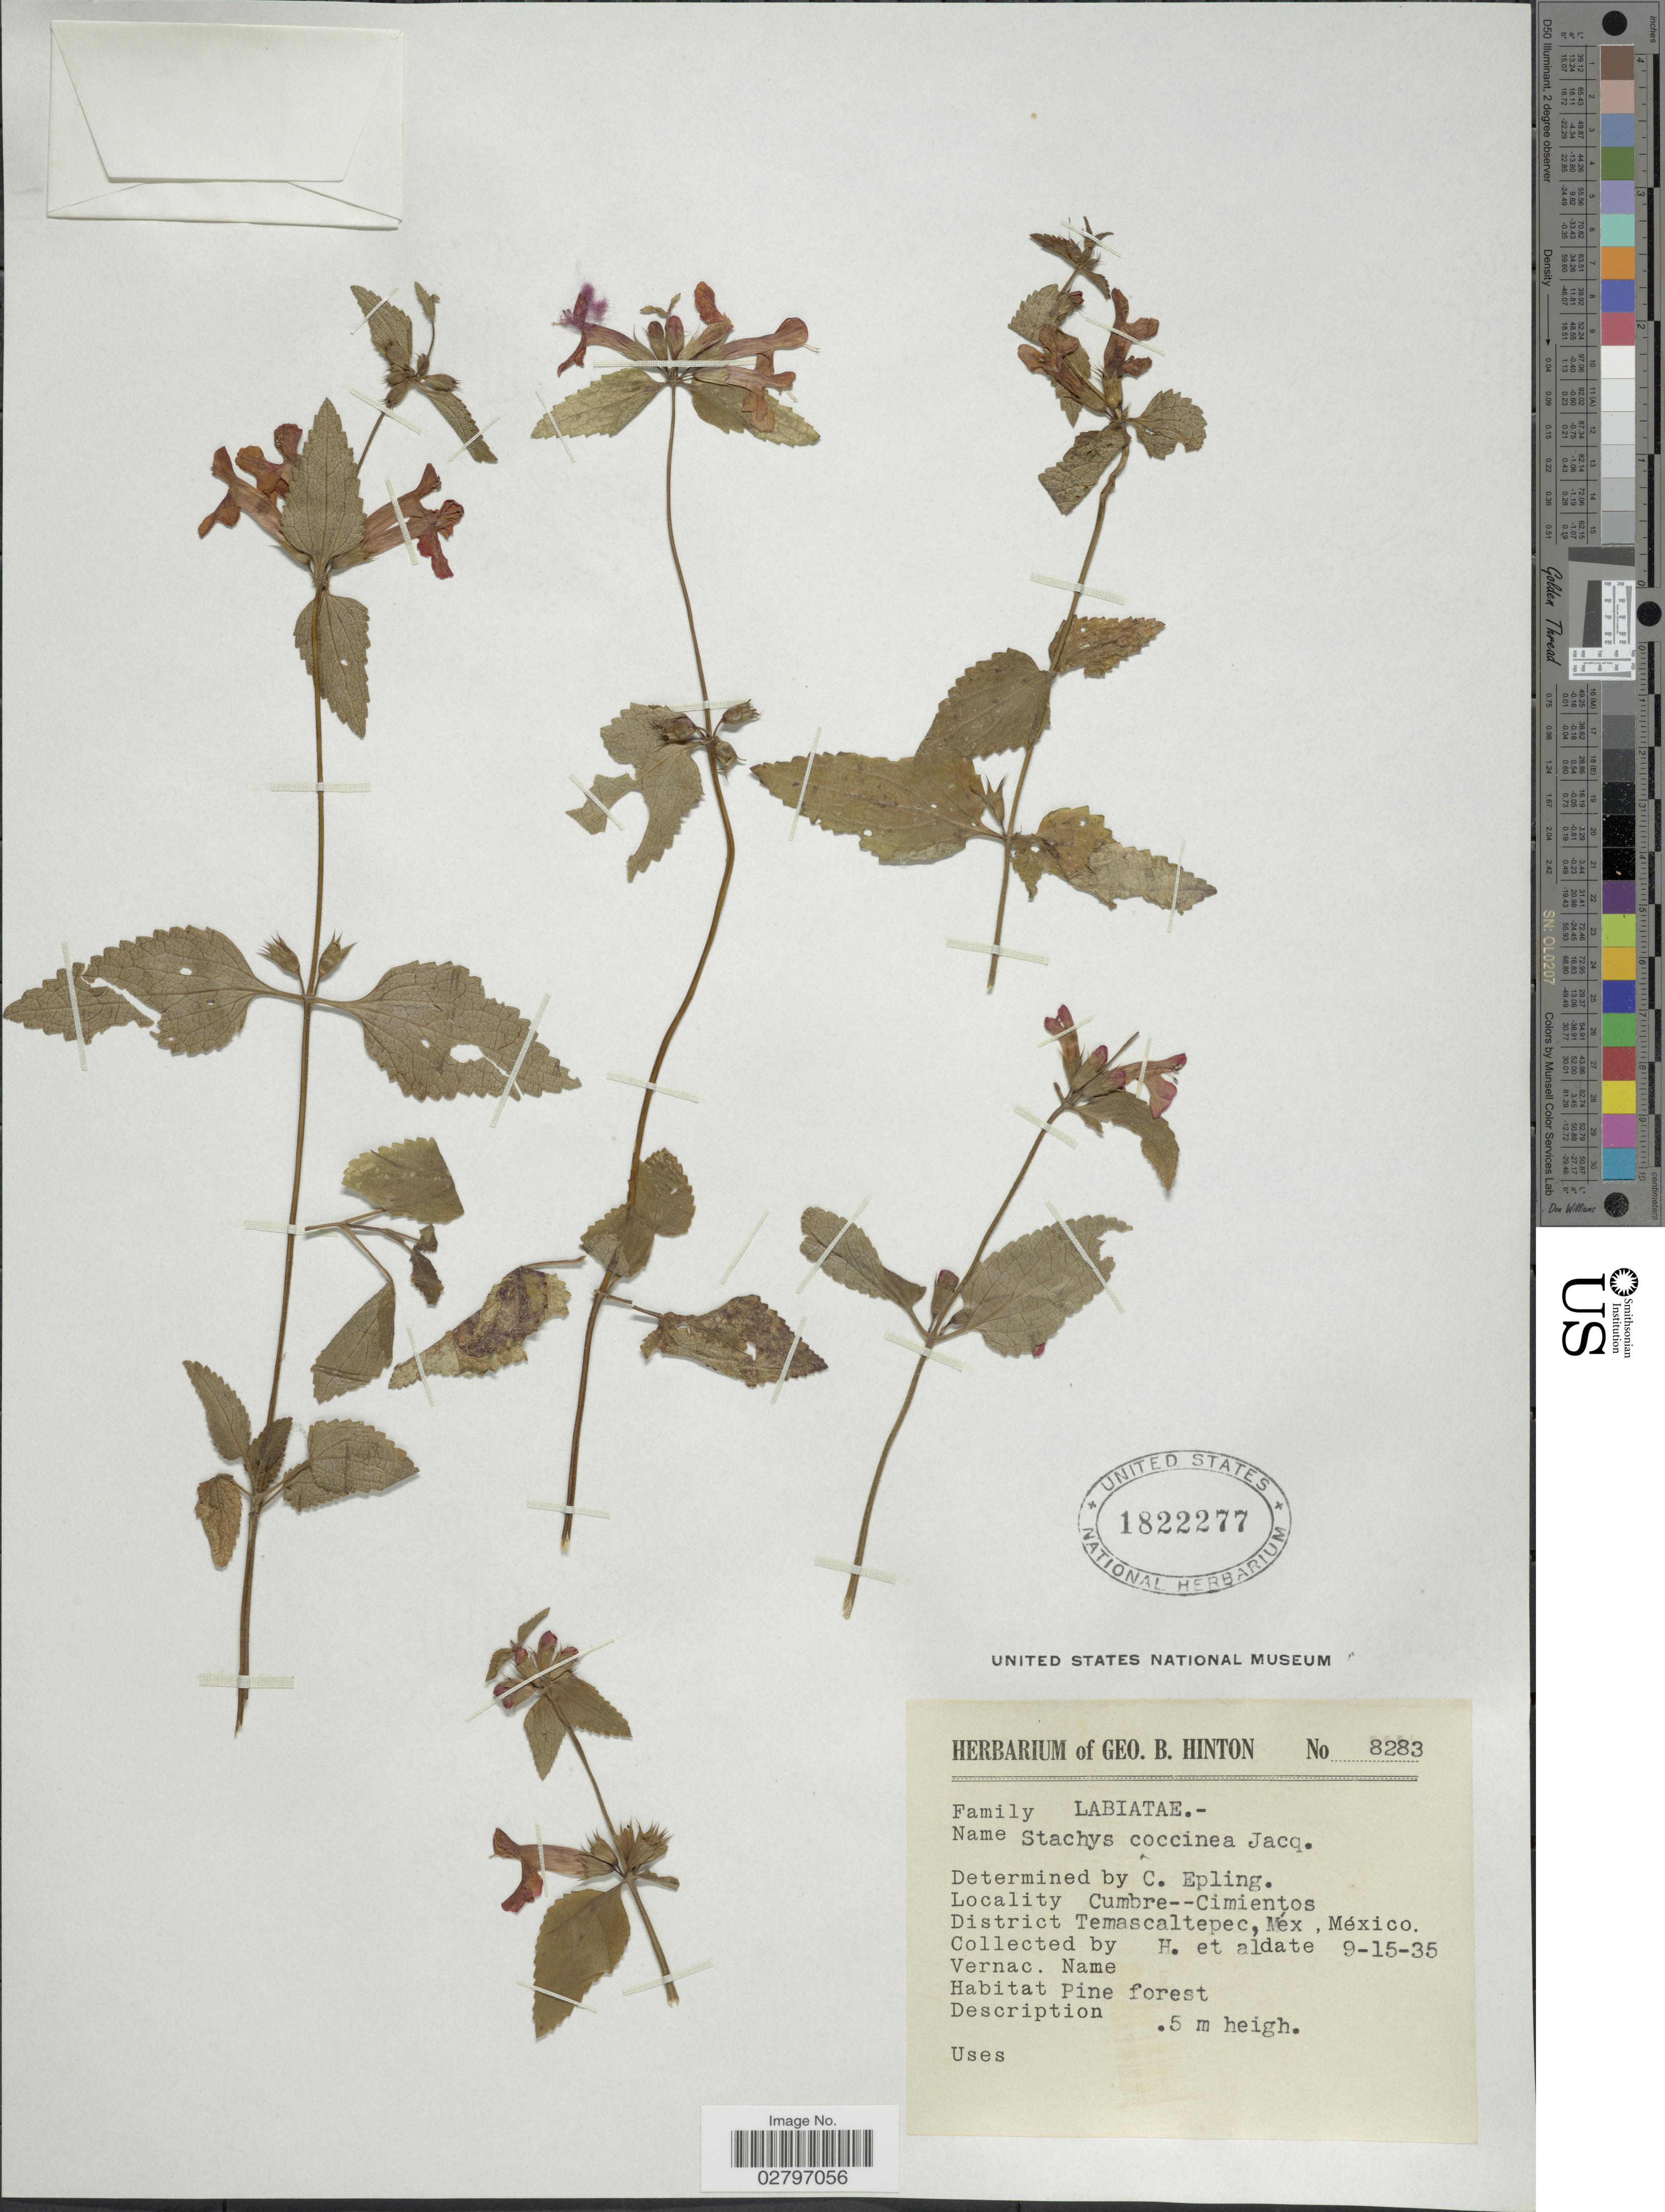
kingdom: Plantae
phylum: Tracheophyta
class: Magnoliopsida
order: Lamiales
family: Lamiaceae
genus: Stachys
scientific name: Stachys coccinea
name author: Ortega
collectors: G. B. Hinton & et al.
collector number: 8283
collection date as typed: Transcribed d/m/y: 15/9/35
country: Mexico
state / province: México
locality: Cumbre - Cimientos, District Temascaltepec, Méx.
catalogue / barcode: US 1822277